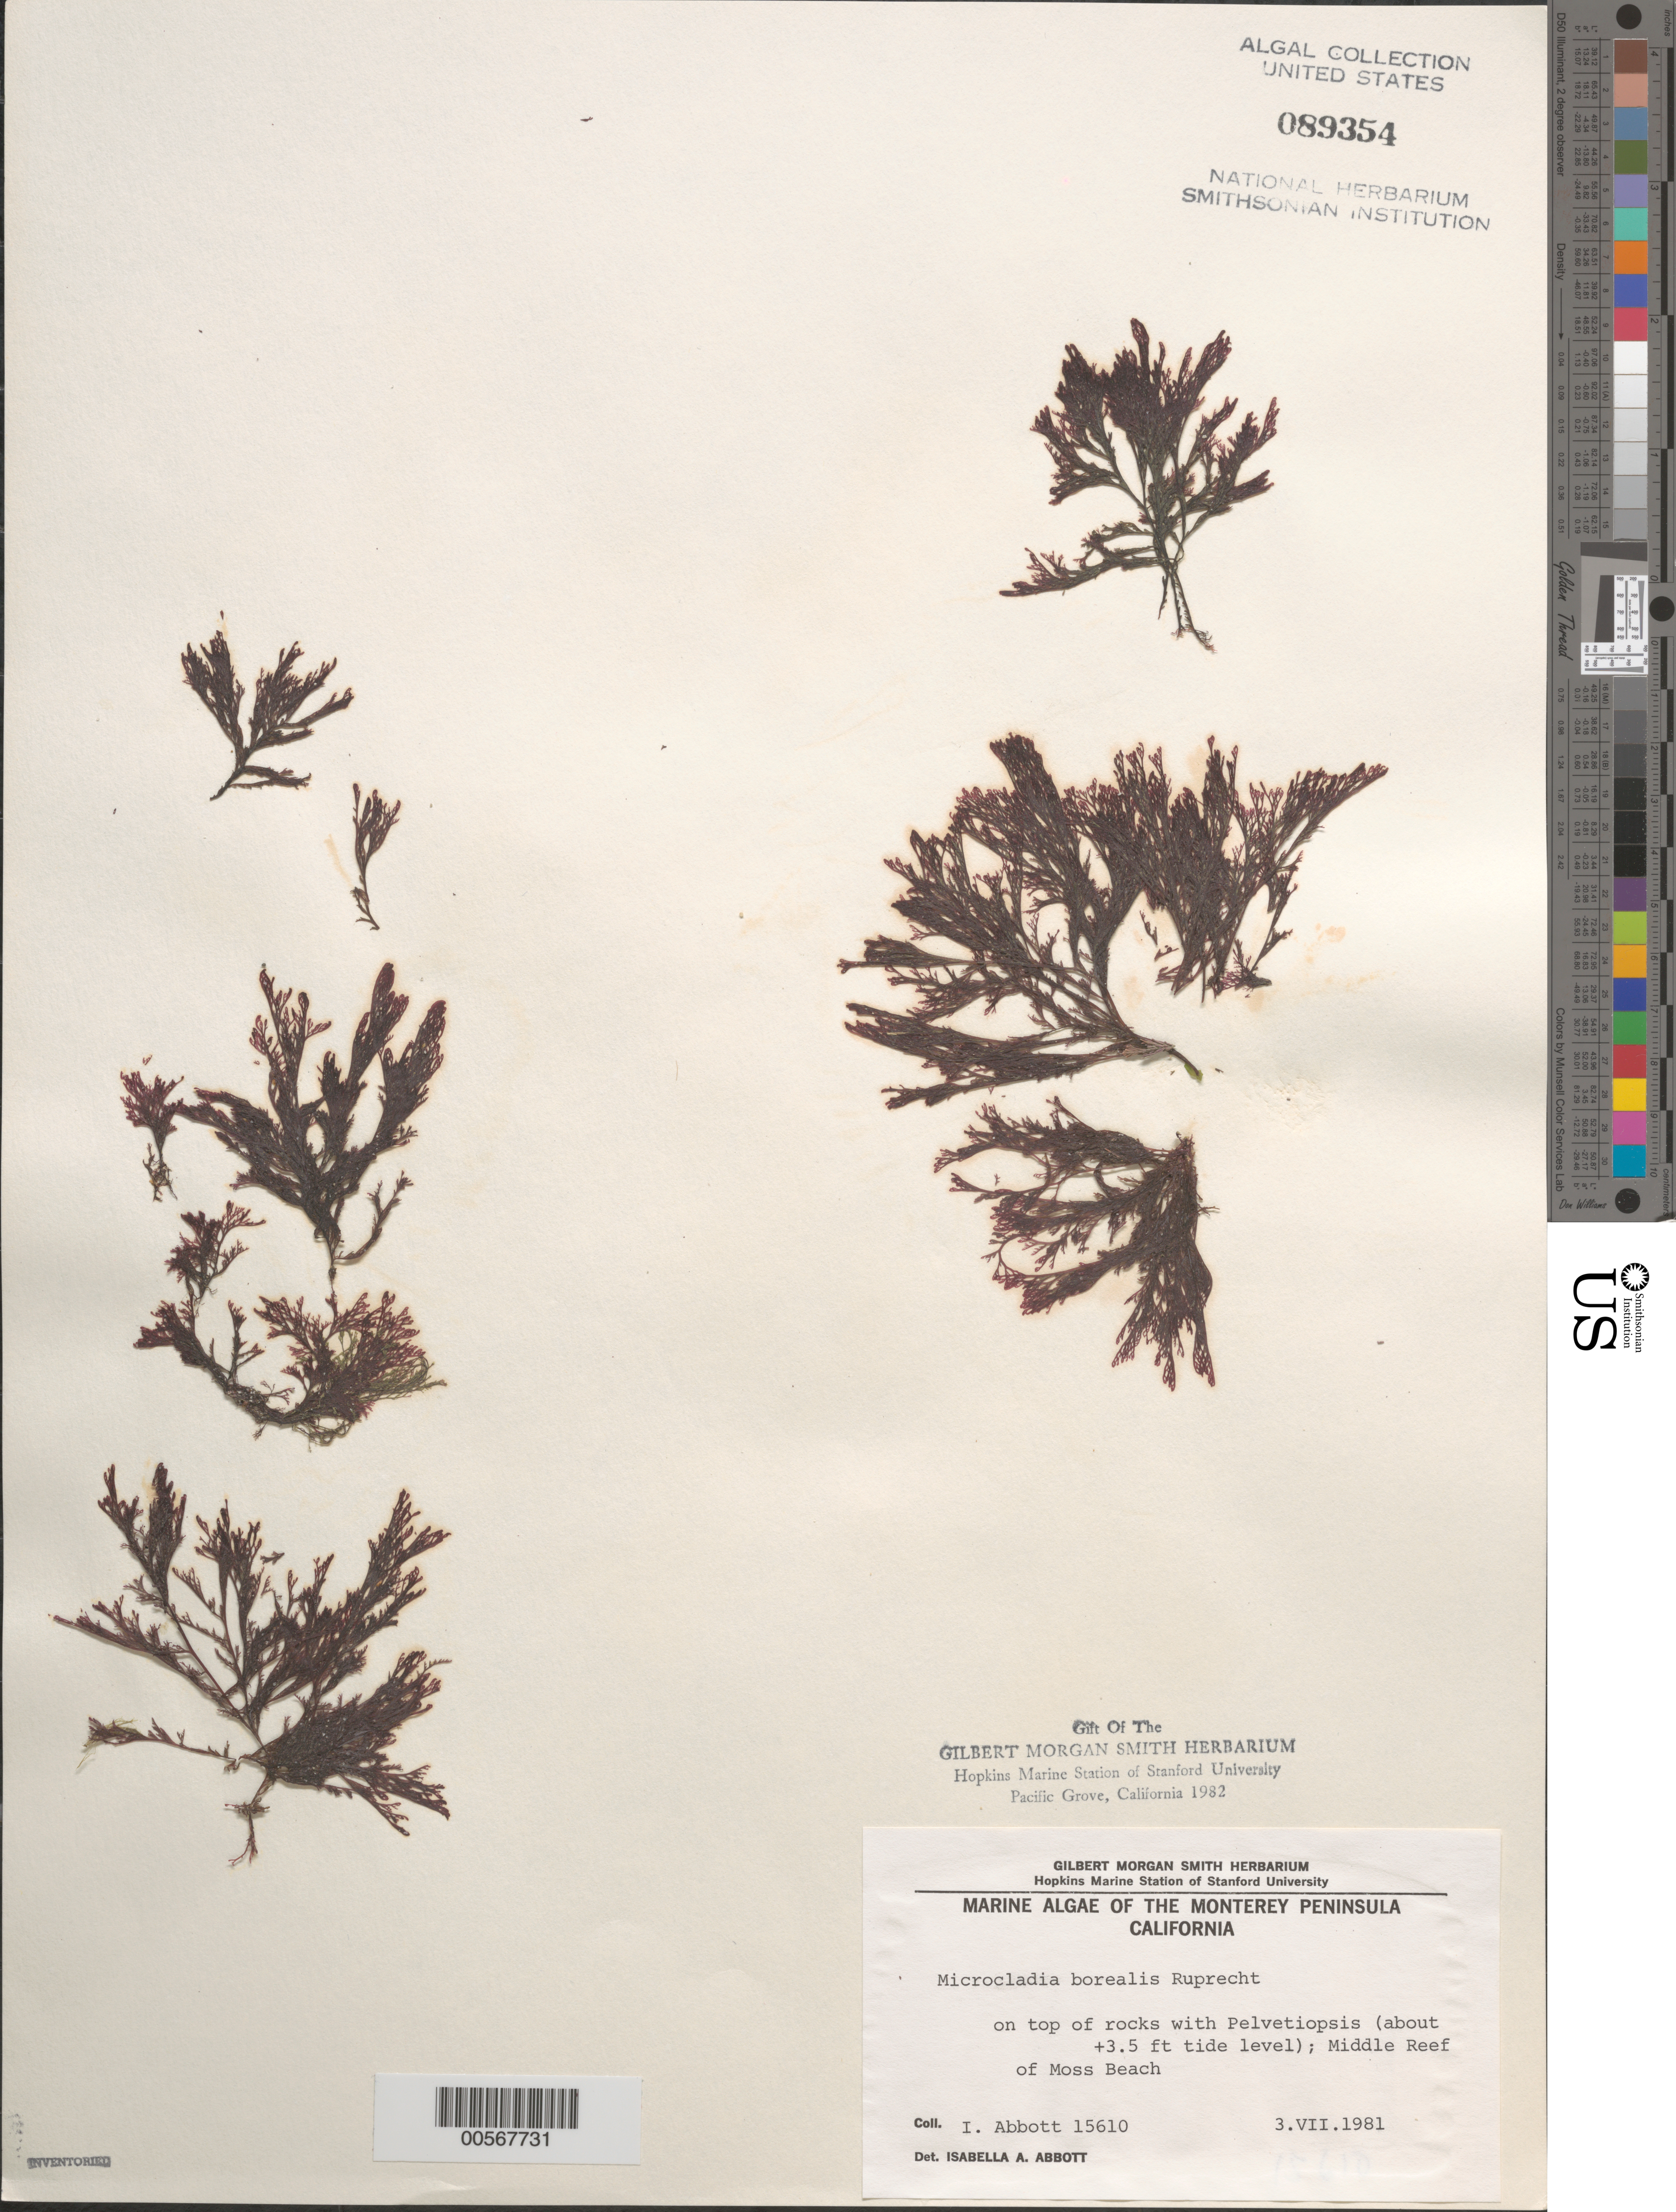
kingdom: Plantae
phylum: Rhodophyta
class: Florideophyceae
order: Ceramiales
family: Ceramiaceae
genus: Microcladia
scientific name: Microcladia borealis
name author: Rupr.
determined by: Abbott, Isabella A.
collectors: I. A. Abbott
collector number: IAA 15610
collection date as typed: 03 Jul 1981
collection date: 1981-07-03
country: United States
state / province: California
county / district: Monterey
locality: Middle reef of Moss Beach, Pacific Grove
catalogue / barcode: US 89354